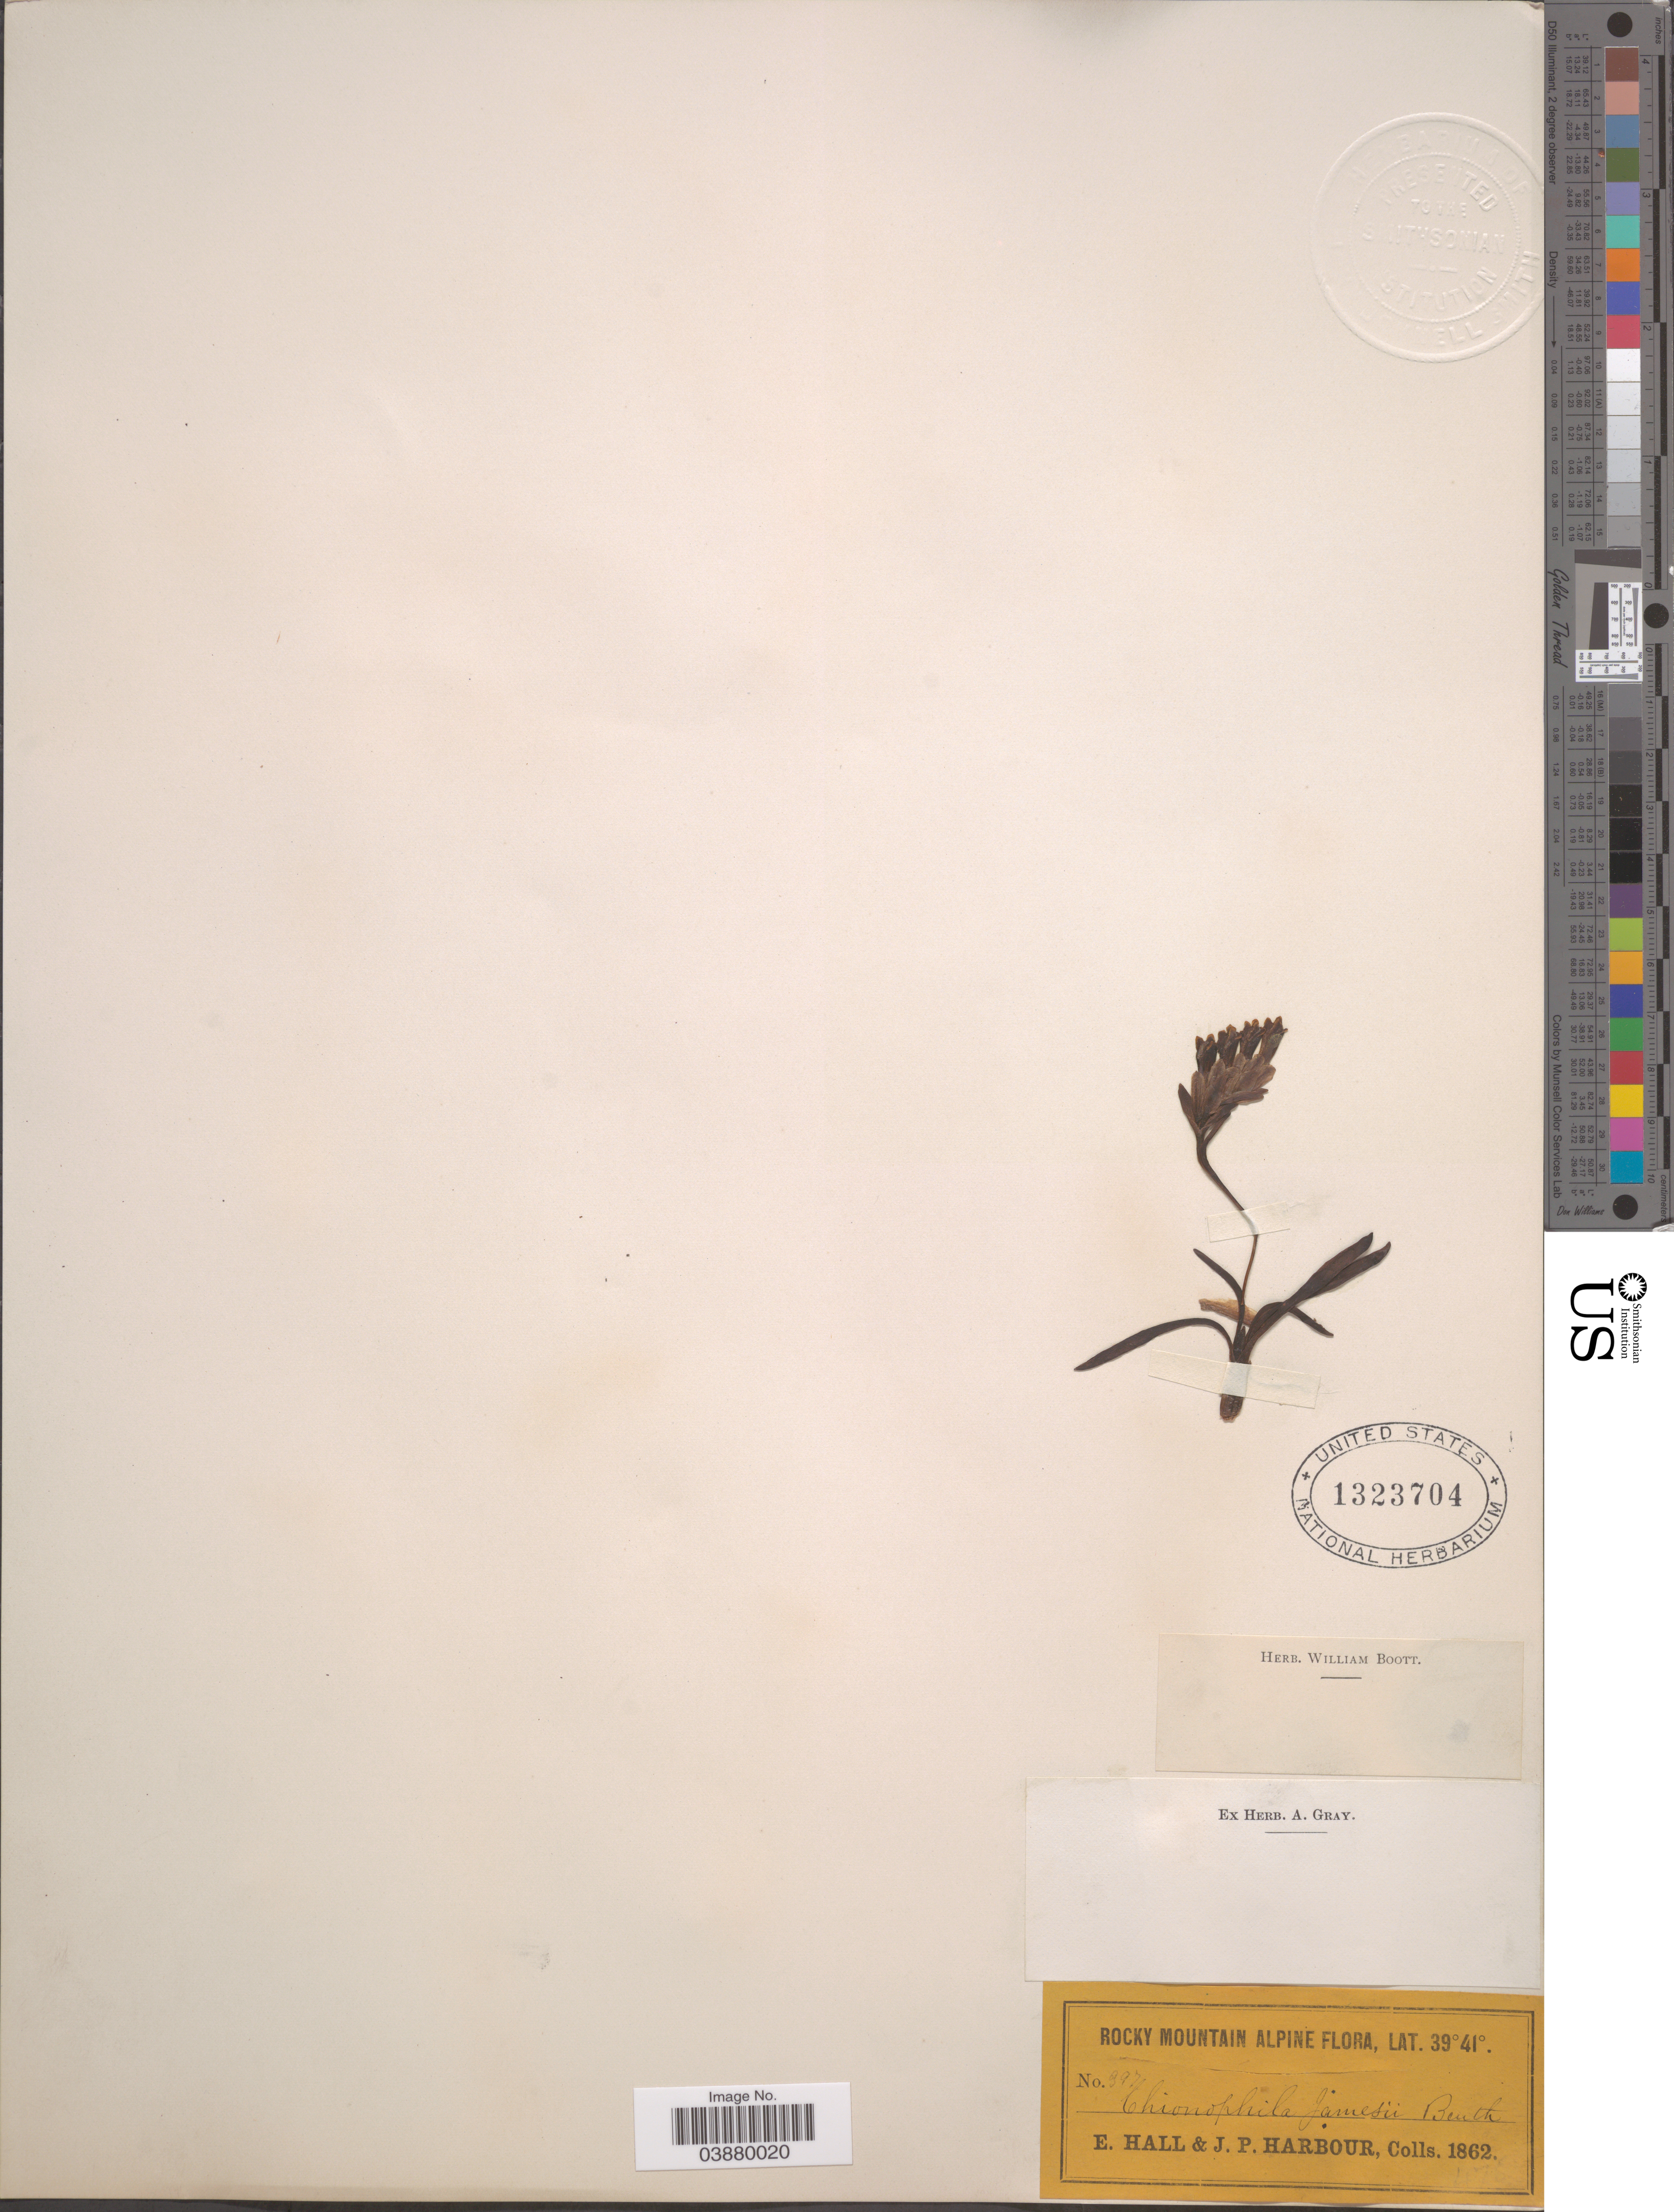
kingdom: Plantae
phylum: Tracheophyta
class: Magnoliopsida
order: Lamiales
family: Plantaginaceae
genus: Chionophila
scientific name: Chionophila jamesii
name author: Benth.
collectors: E. Hall & J. Harbour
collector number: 397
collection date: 1862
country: United States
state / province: Colorado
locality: Rocky Mountain Alpine.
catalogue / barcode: US 1323704